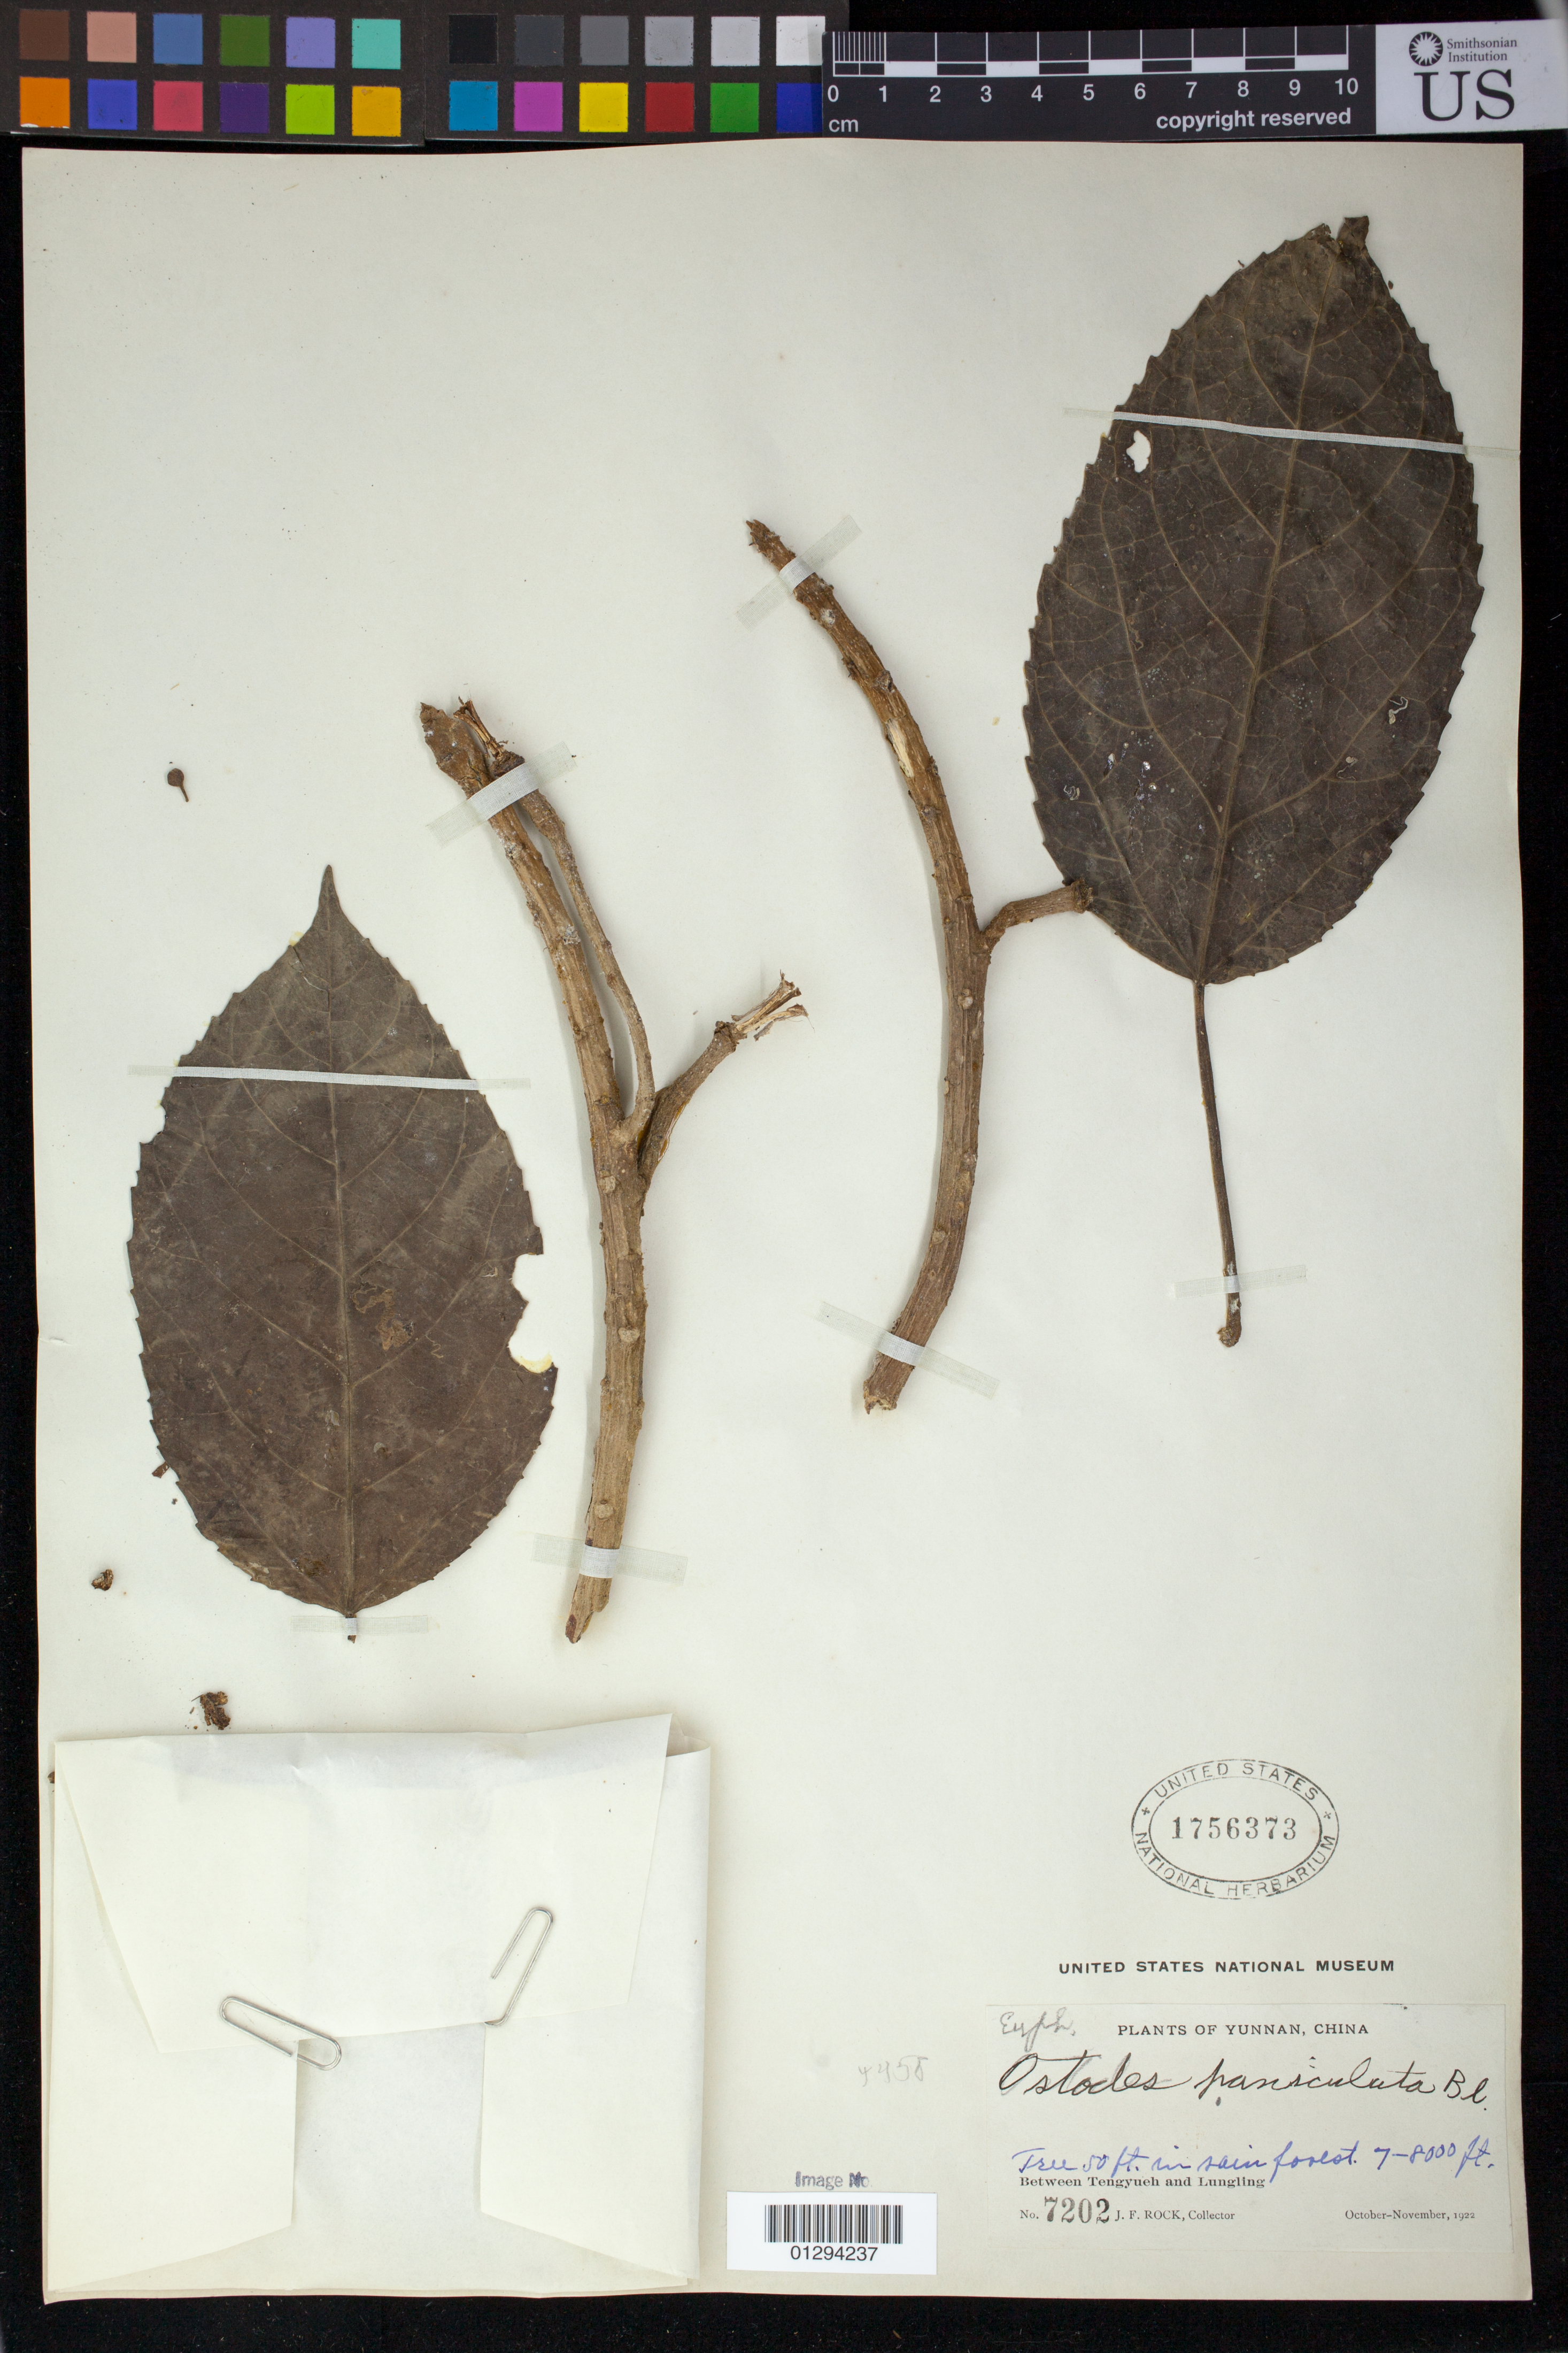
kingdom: Plantae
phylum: Tracheophyta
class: Magnoliopsida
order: Malpighiales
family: Euphorbiaceae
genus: Ostodes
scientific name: Ostodes paniculata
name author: Blume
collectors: J. Rock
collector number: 7202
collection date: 1922-10/1922-11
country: China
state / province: Yunnan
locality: Between Tengyueh and Lungling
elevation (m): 2134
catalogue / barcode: US 1756373